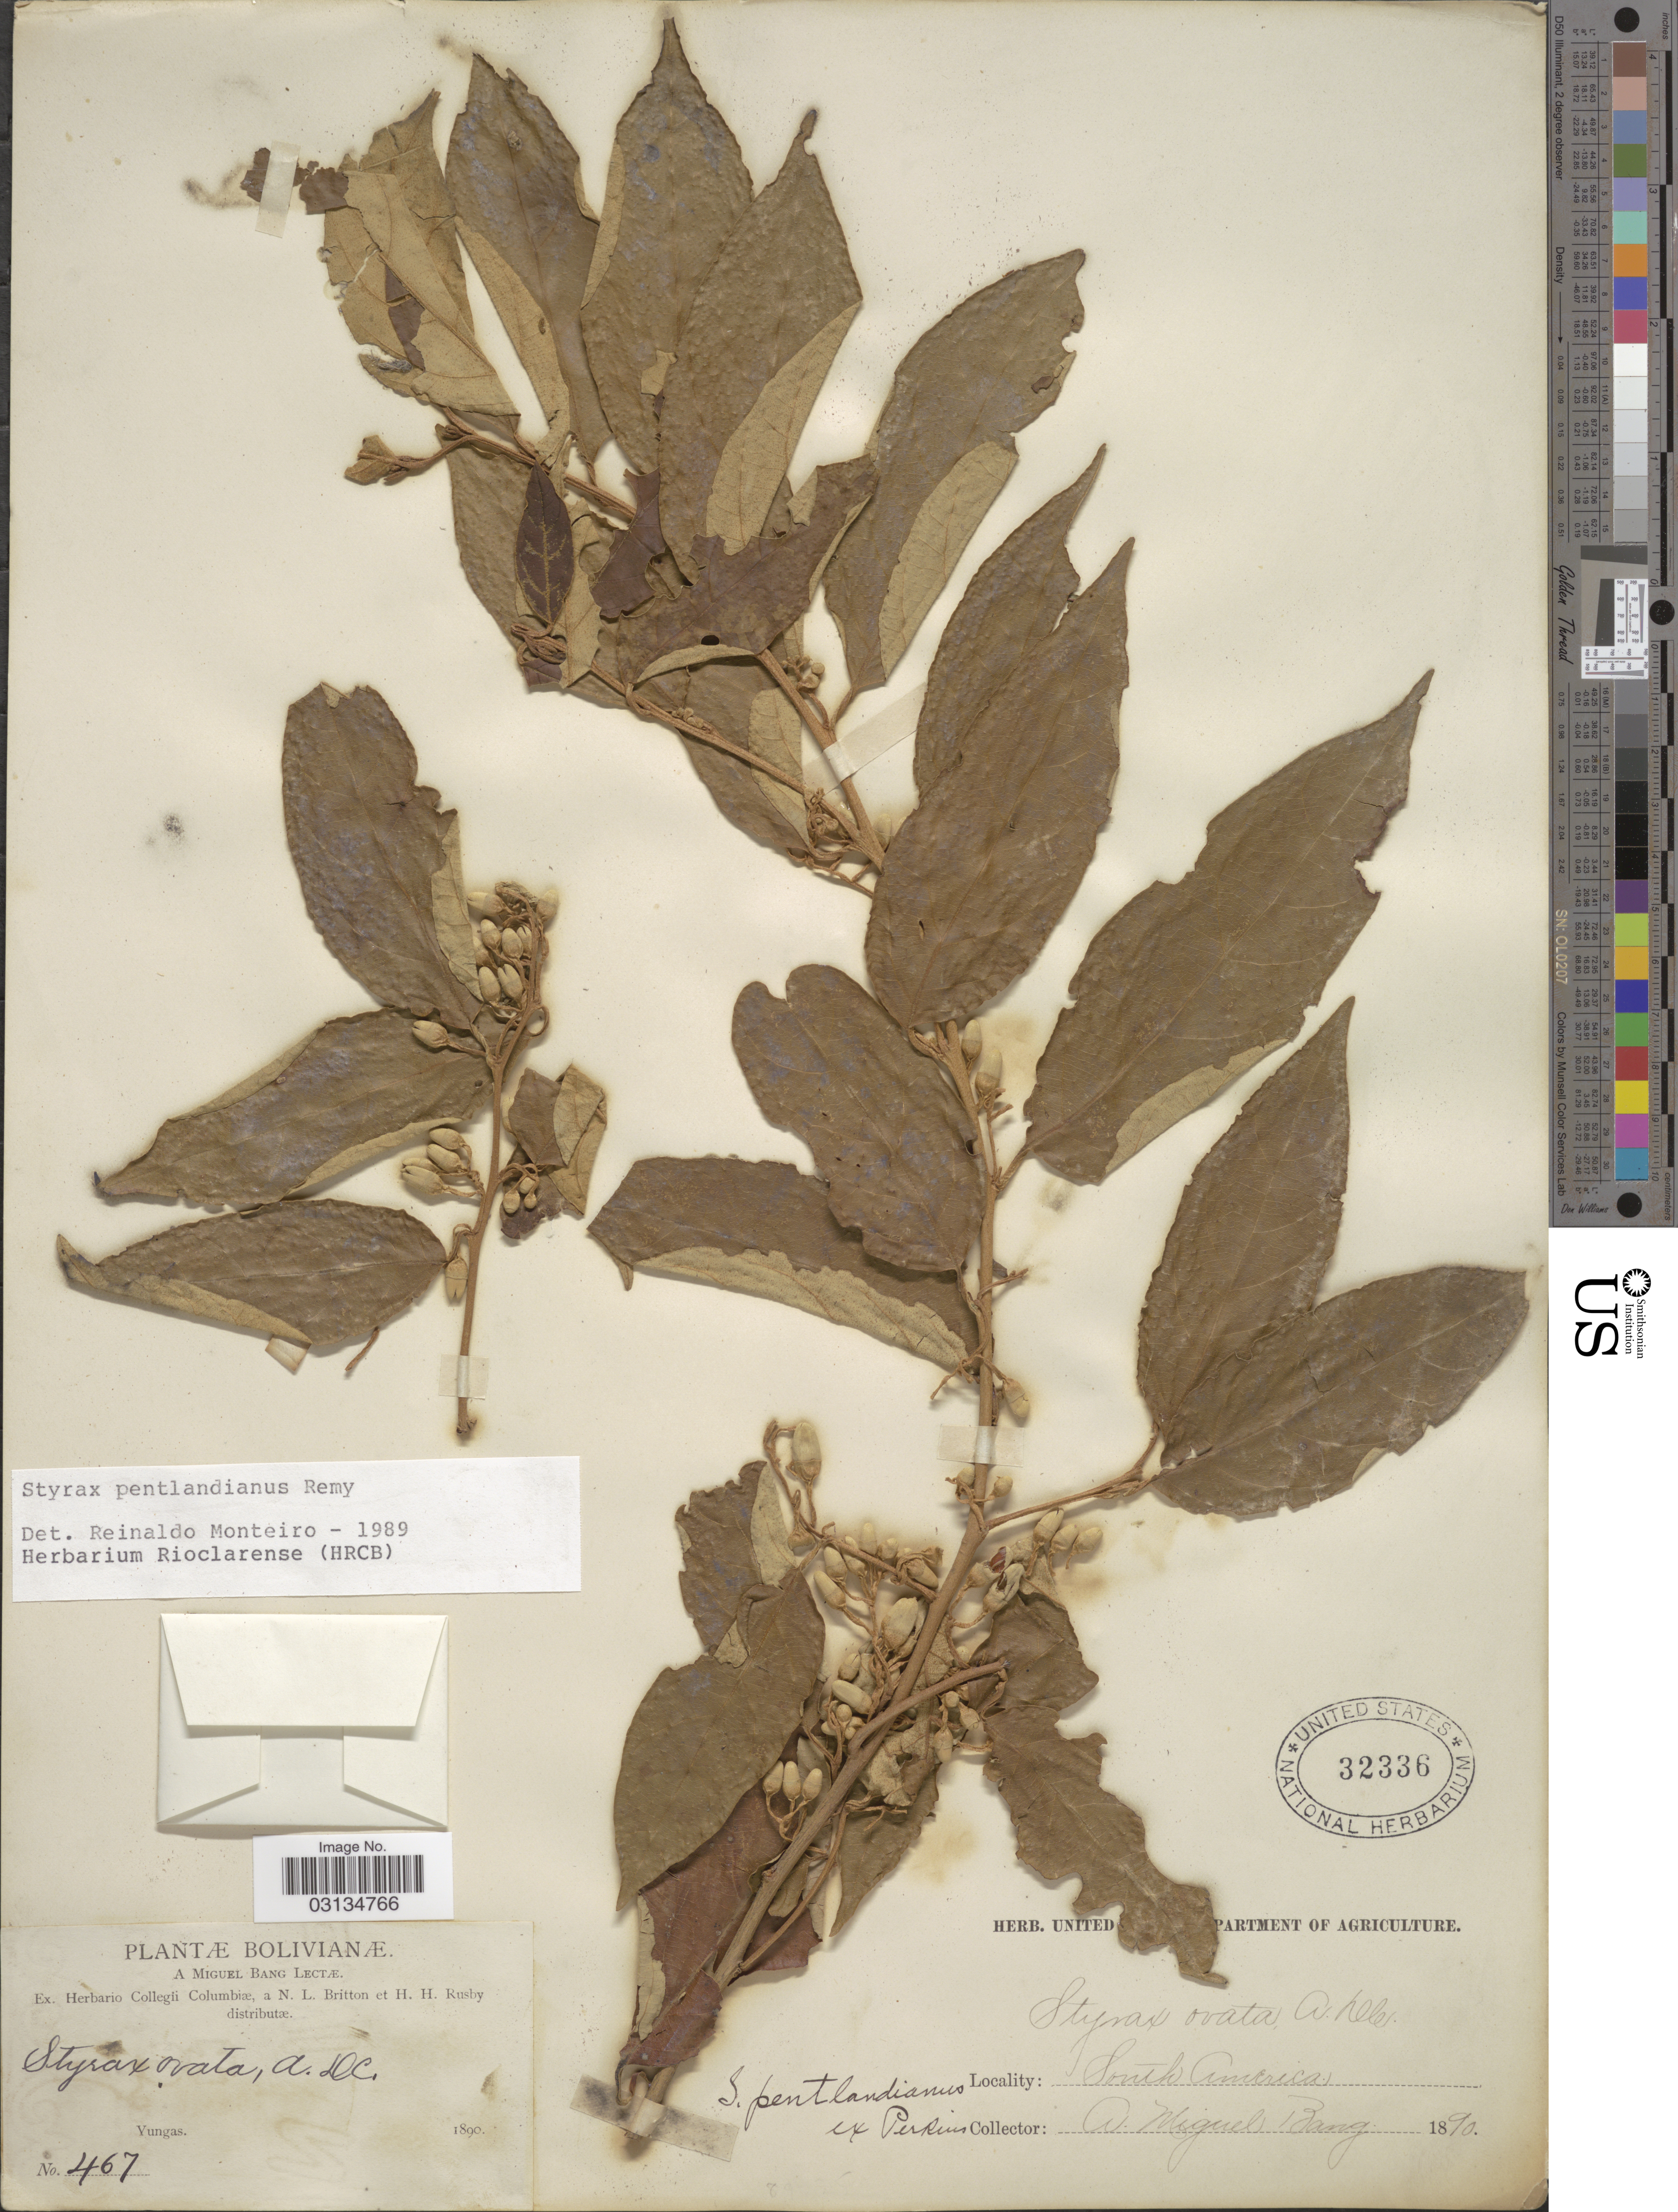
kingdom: Plantae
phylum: Tracheophyta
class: Magnoliopsida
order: Ericales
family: Styracaceae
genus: Styrax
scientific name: Styrax pentlandianus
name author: J. Rémy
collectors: M. Bang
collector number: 467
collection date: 1890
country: Bolivia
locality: Yungas.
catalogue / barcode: US 32336